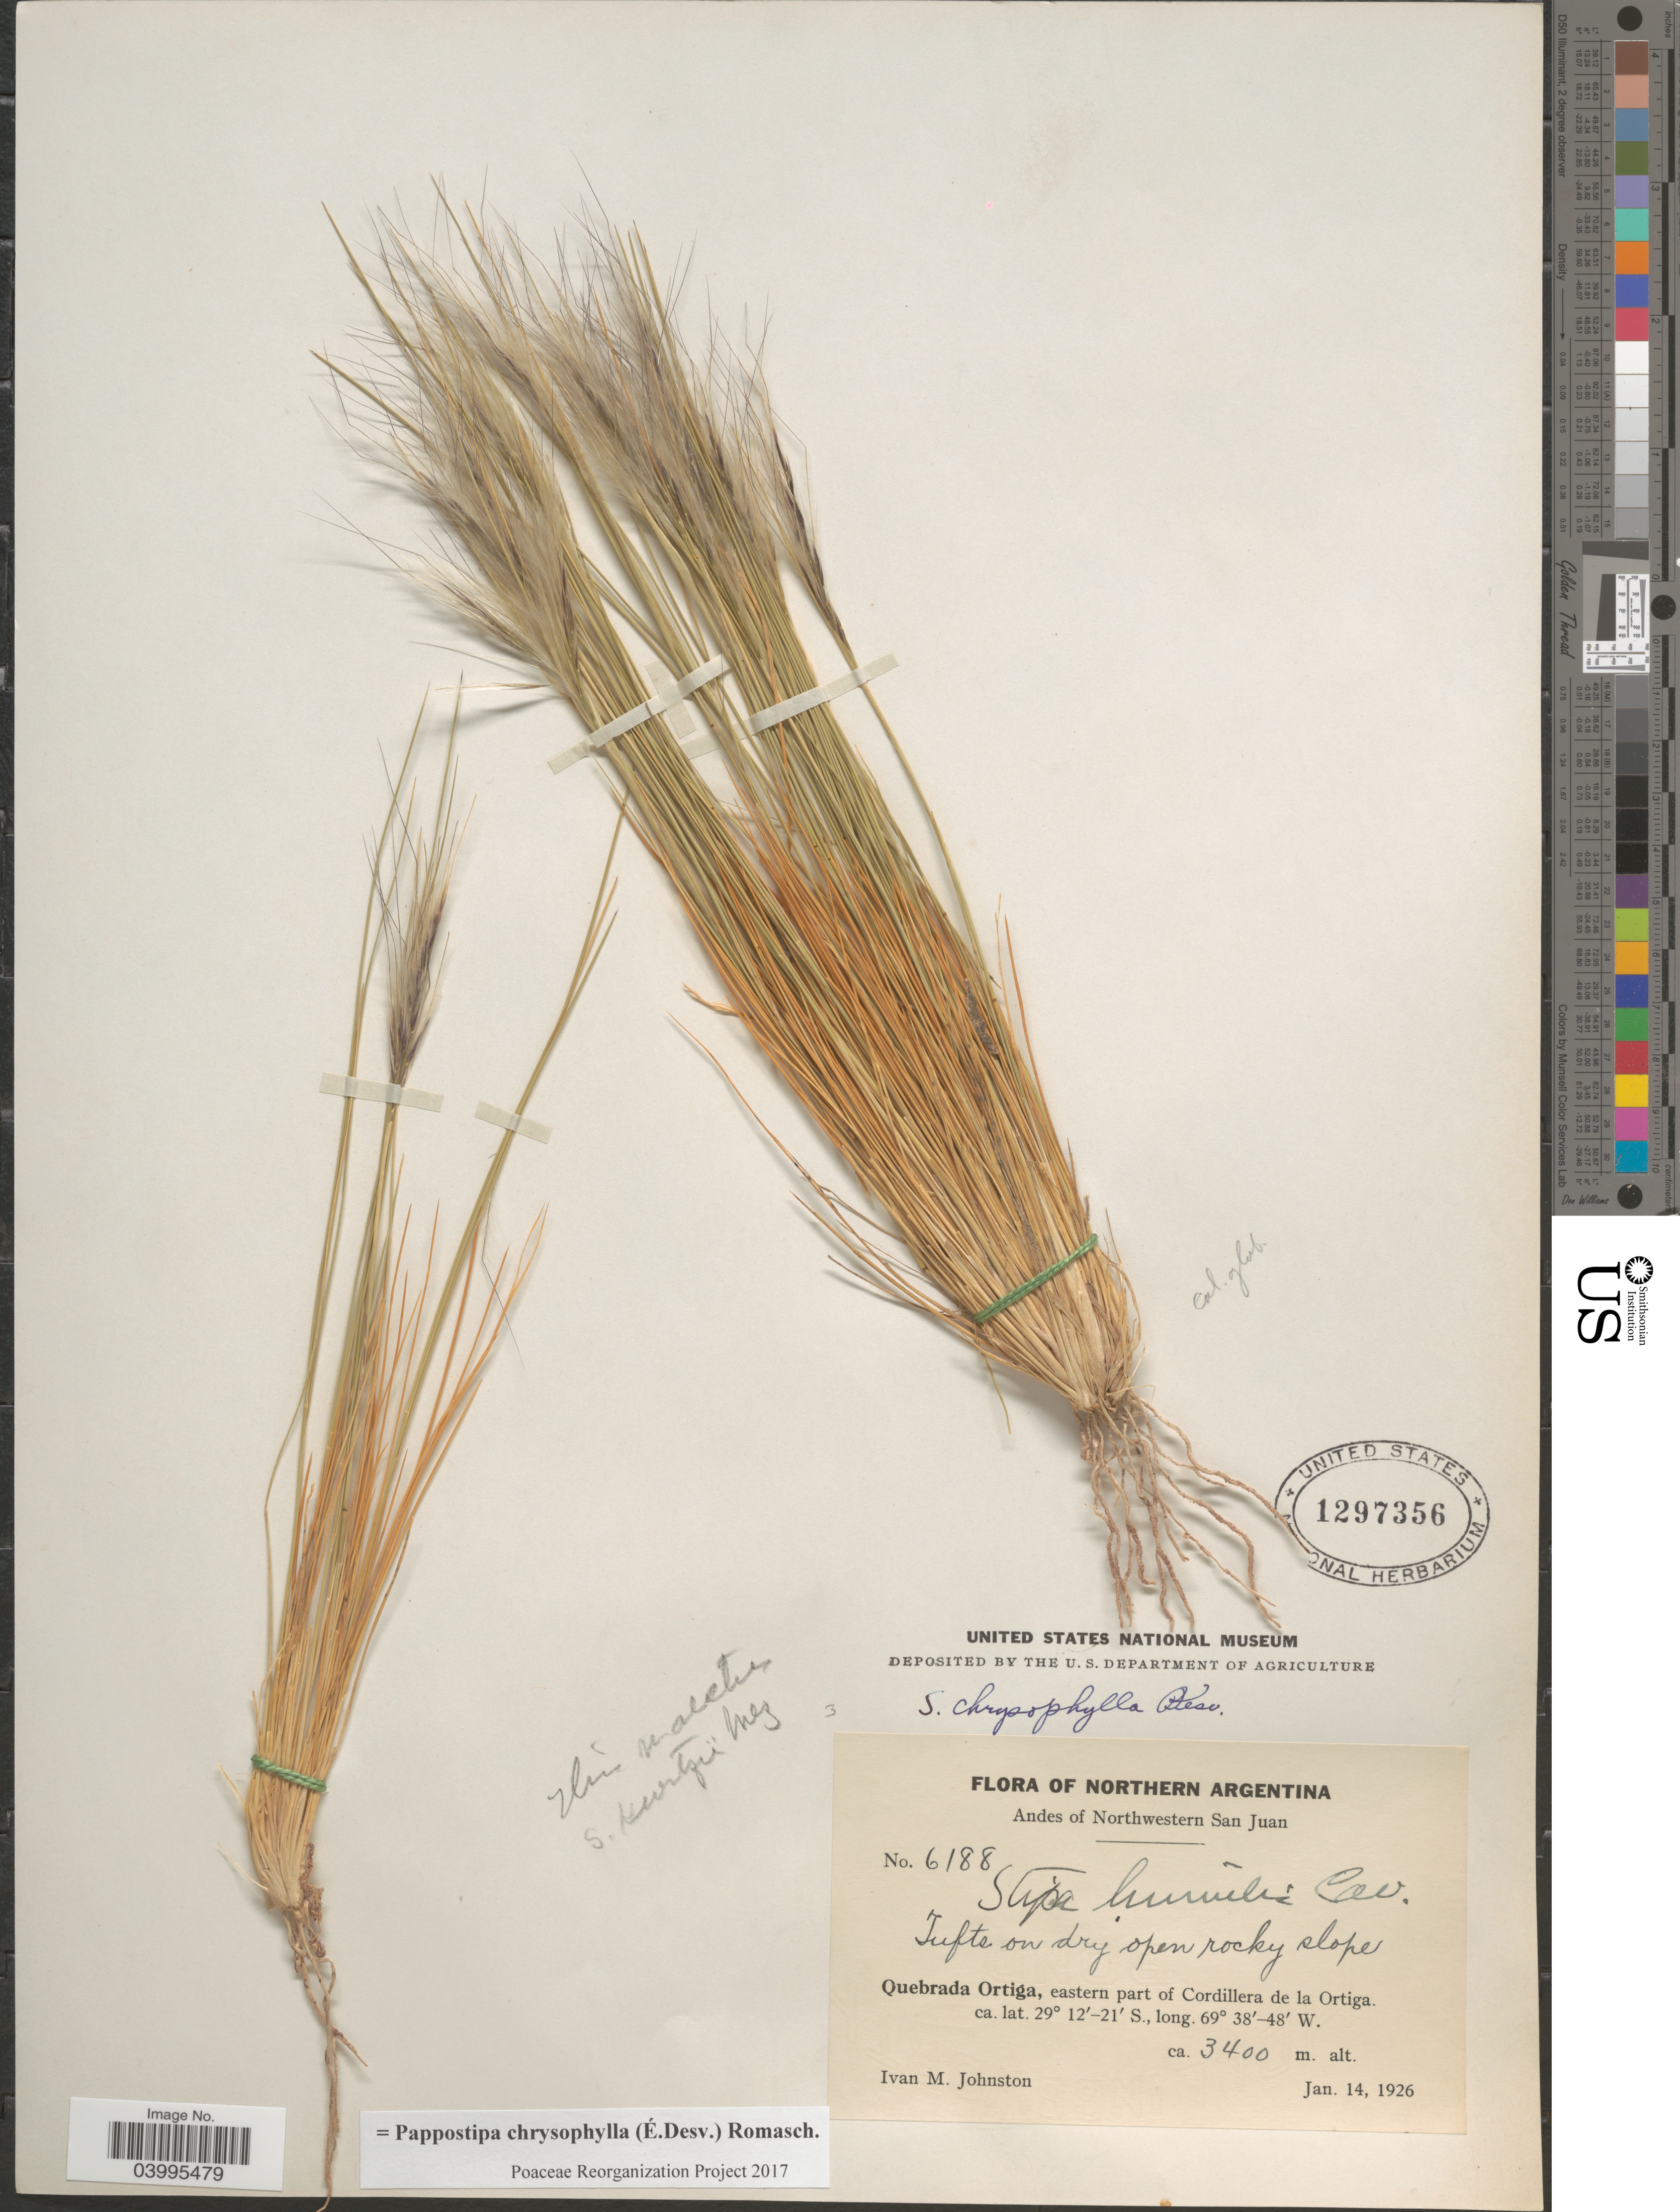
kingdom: Plantae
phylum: Tracheophyta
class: Liliopsida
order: Poales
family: Poaceae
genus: Pappostipa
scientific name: Pappostipa chrysophylla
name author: (É. Desv.) Romasch.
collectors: I.M. Johnston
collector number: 6188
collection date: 1926-01-14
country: Argentina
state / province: San Juan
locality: Northern Argentina. Andes of Northwestern San Juan. Quebrada Ortiga, eastern part of Cordillera de la Ortiga.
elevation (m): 3400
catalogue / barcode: US 1297356